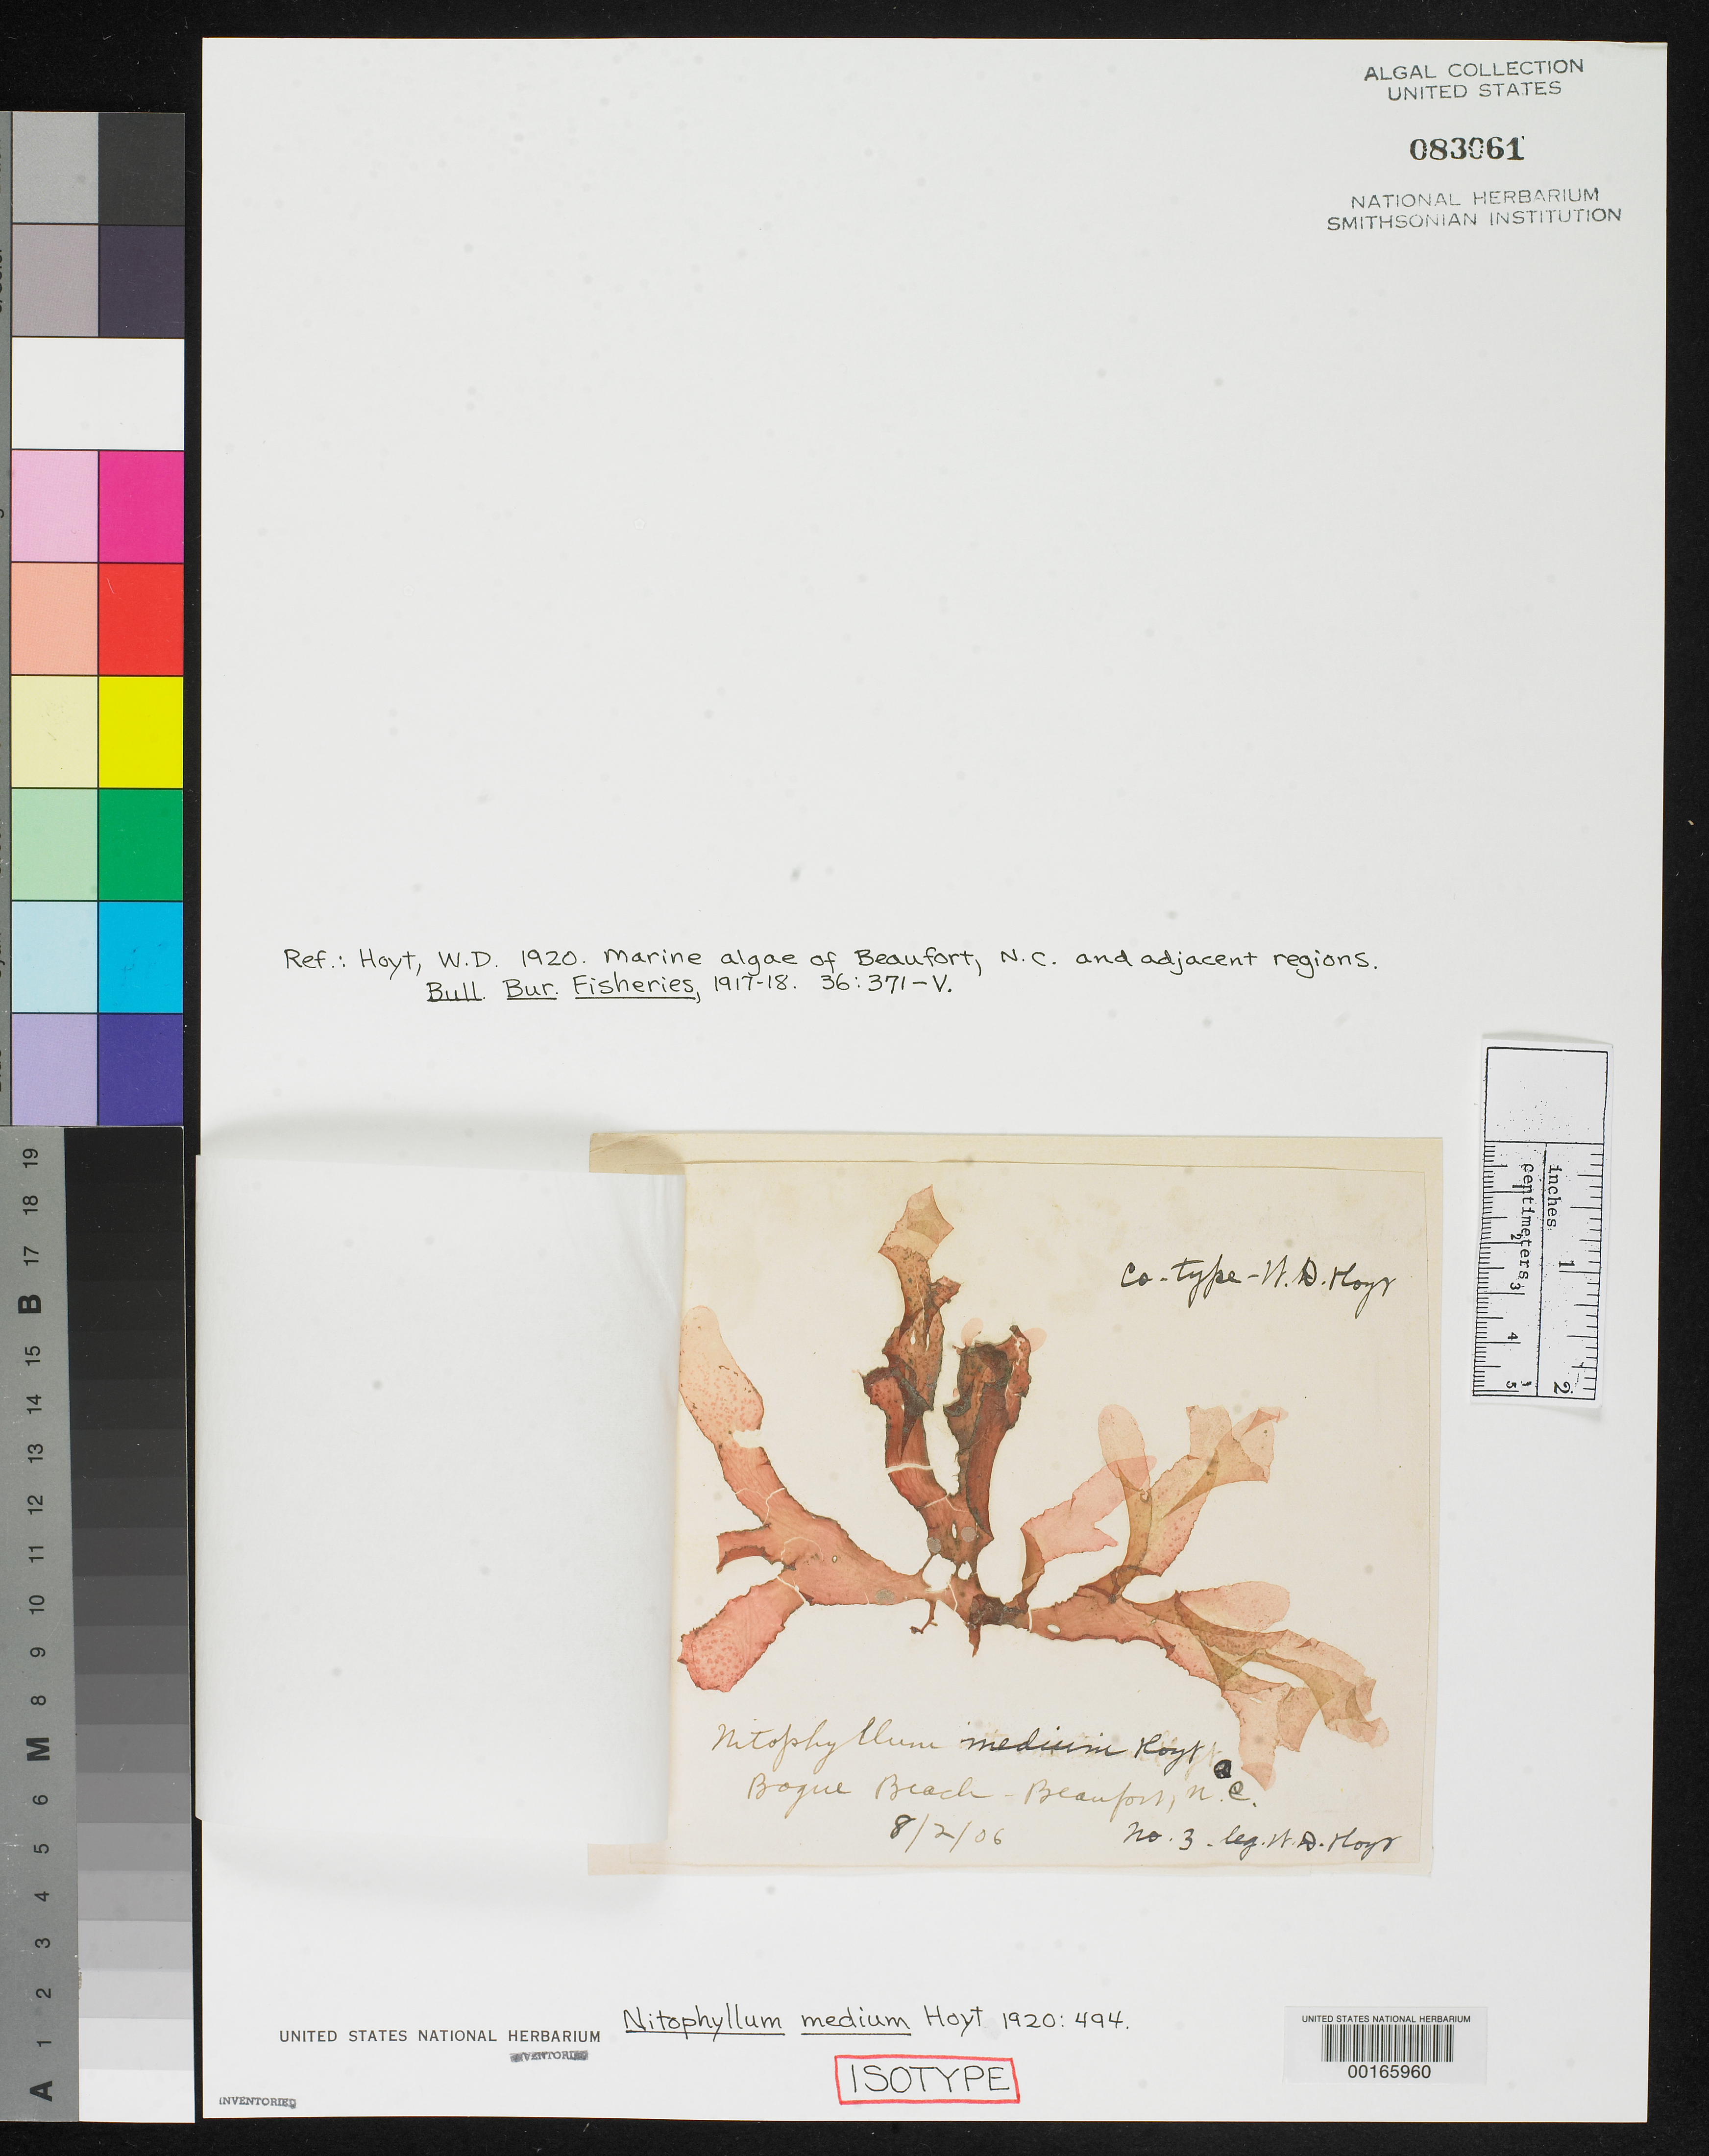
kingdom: Plantae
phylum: Rhodophyta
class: Florideophyceae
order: Ceramiales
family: Delesseriaceae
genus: Nitophyllum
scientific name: Nitophyllum medium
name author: Hoyt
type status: Isotype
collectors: W. D. Hoyt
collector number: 3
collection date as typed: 02 Aug 1906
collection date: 1906-08-02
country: United States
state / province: North Carolina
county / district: Carteret County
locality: Beaufort, Bogue Beach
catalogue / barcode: US 83061